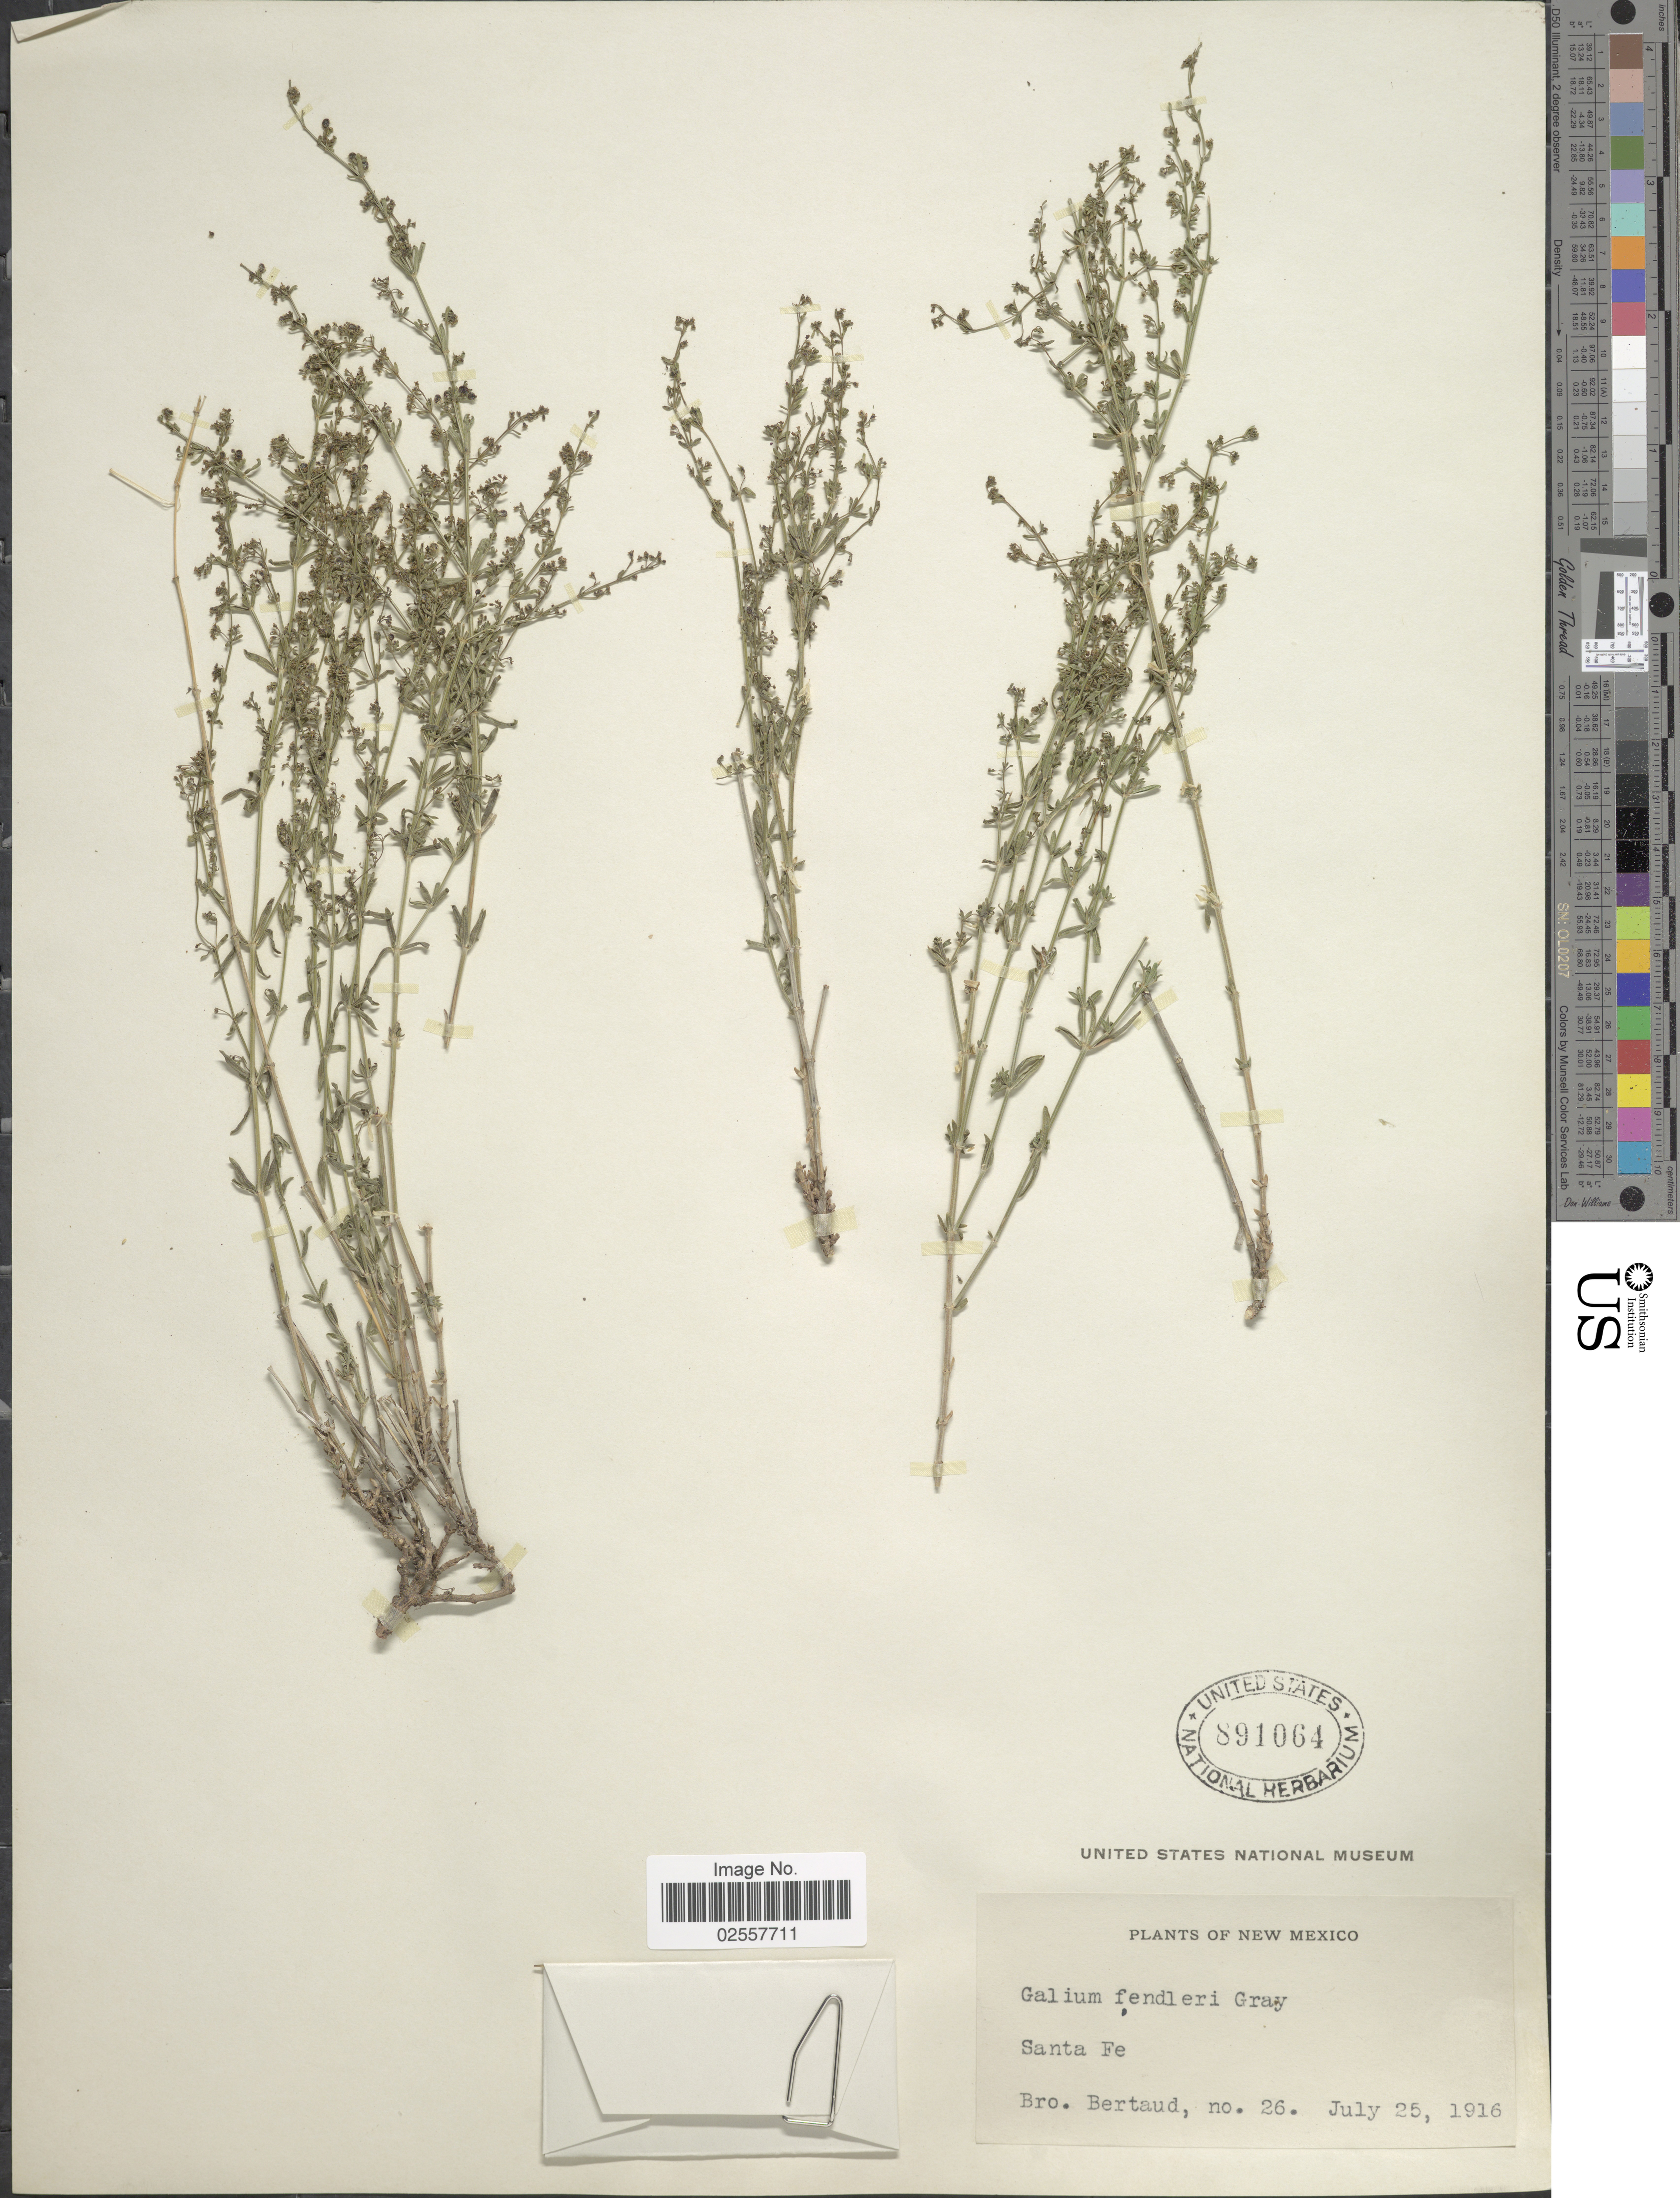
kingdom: Plantae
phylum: Tracheophyta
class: Magnoliopsida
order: Gentianales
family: Rubiaceae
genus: Galium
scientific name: Galium fendleri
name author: A. Gray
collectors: Bro. Bertaud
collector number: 26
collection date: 1916-07-25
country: United States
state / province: New Mexico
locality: Santa Fe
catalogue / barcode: US 891064